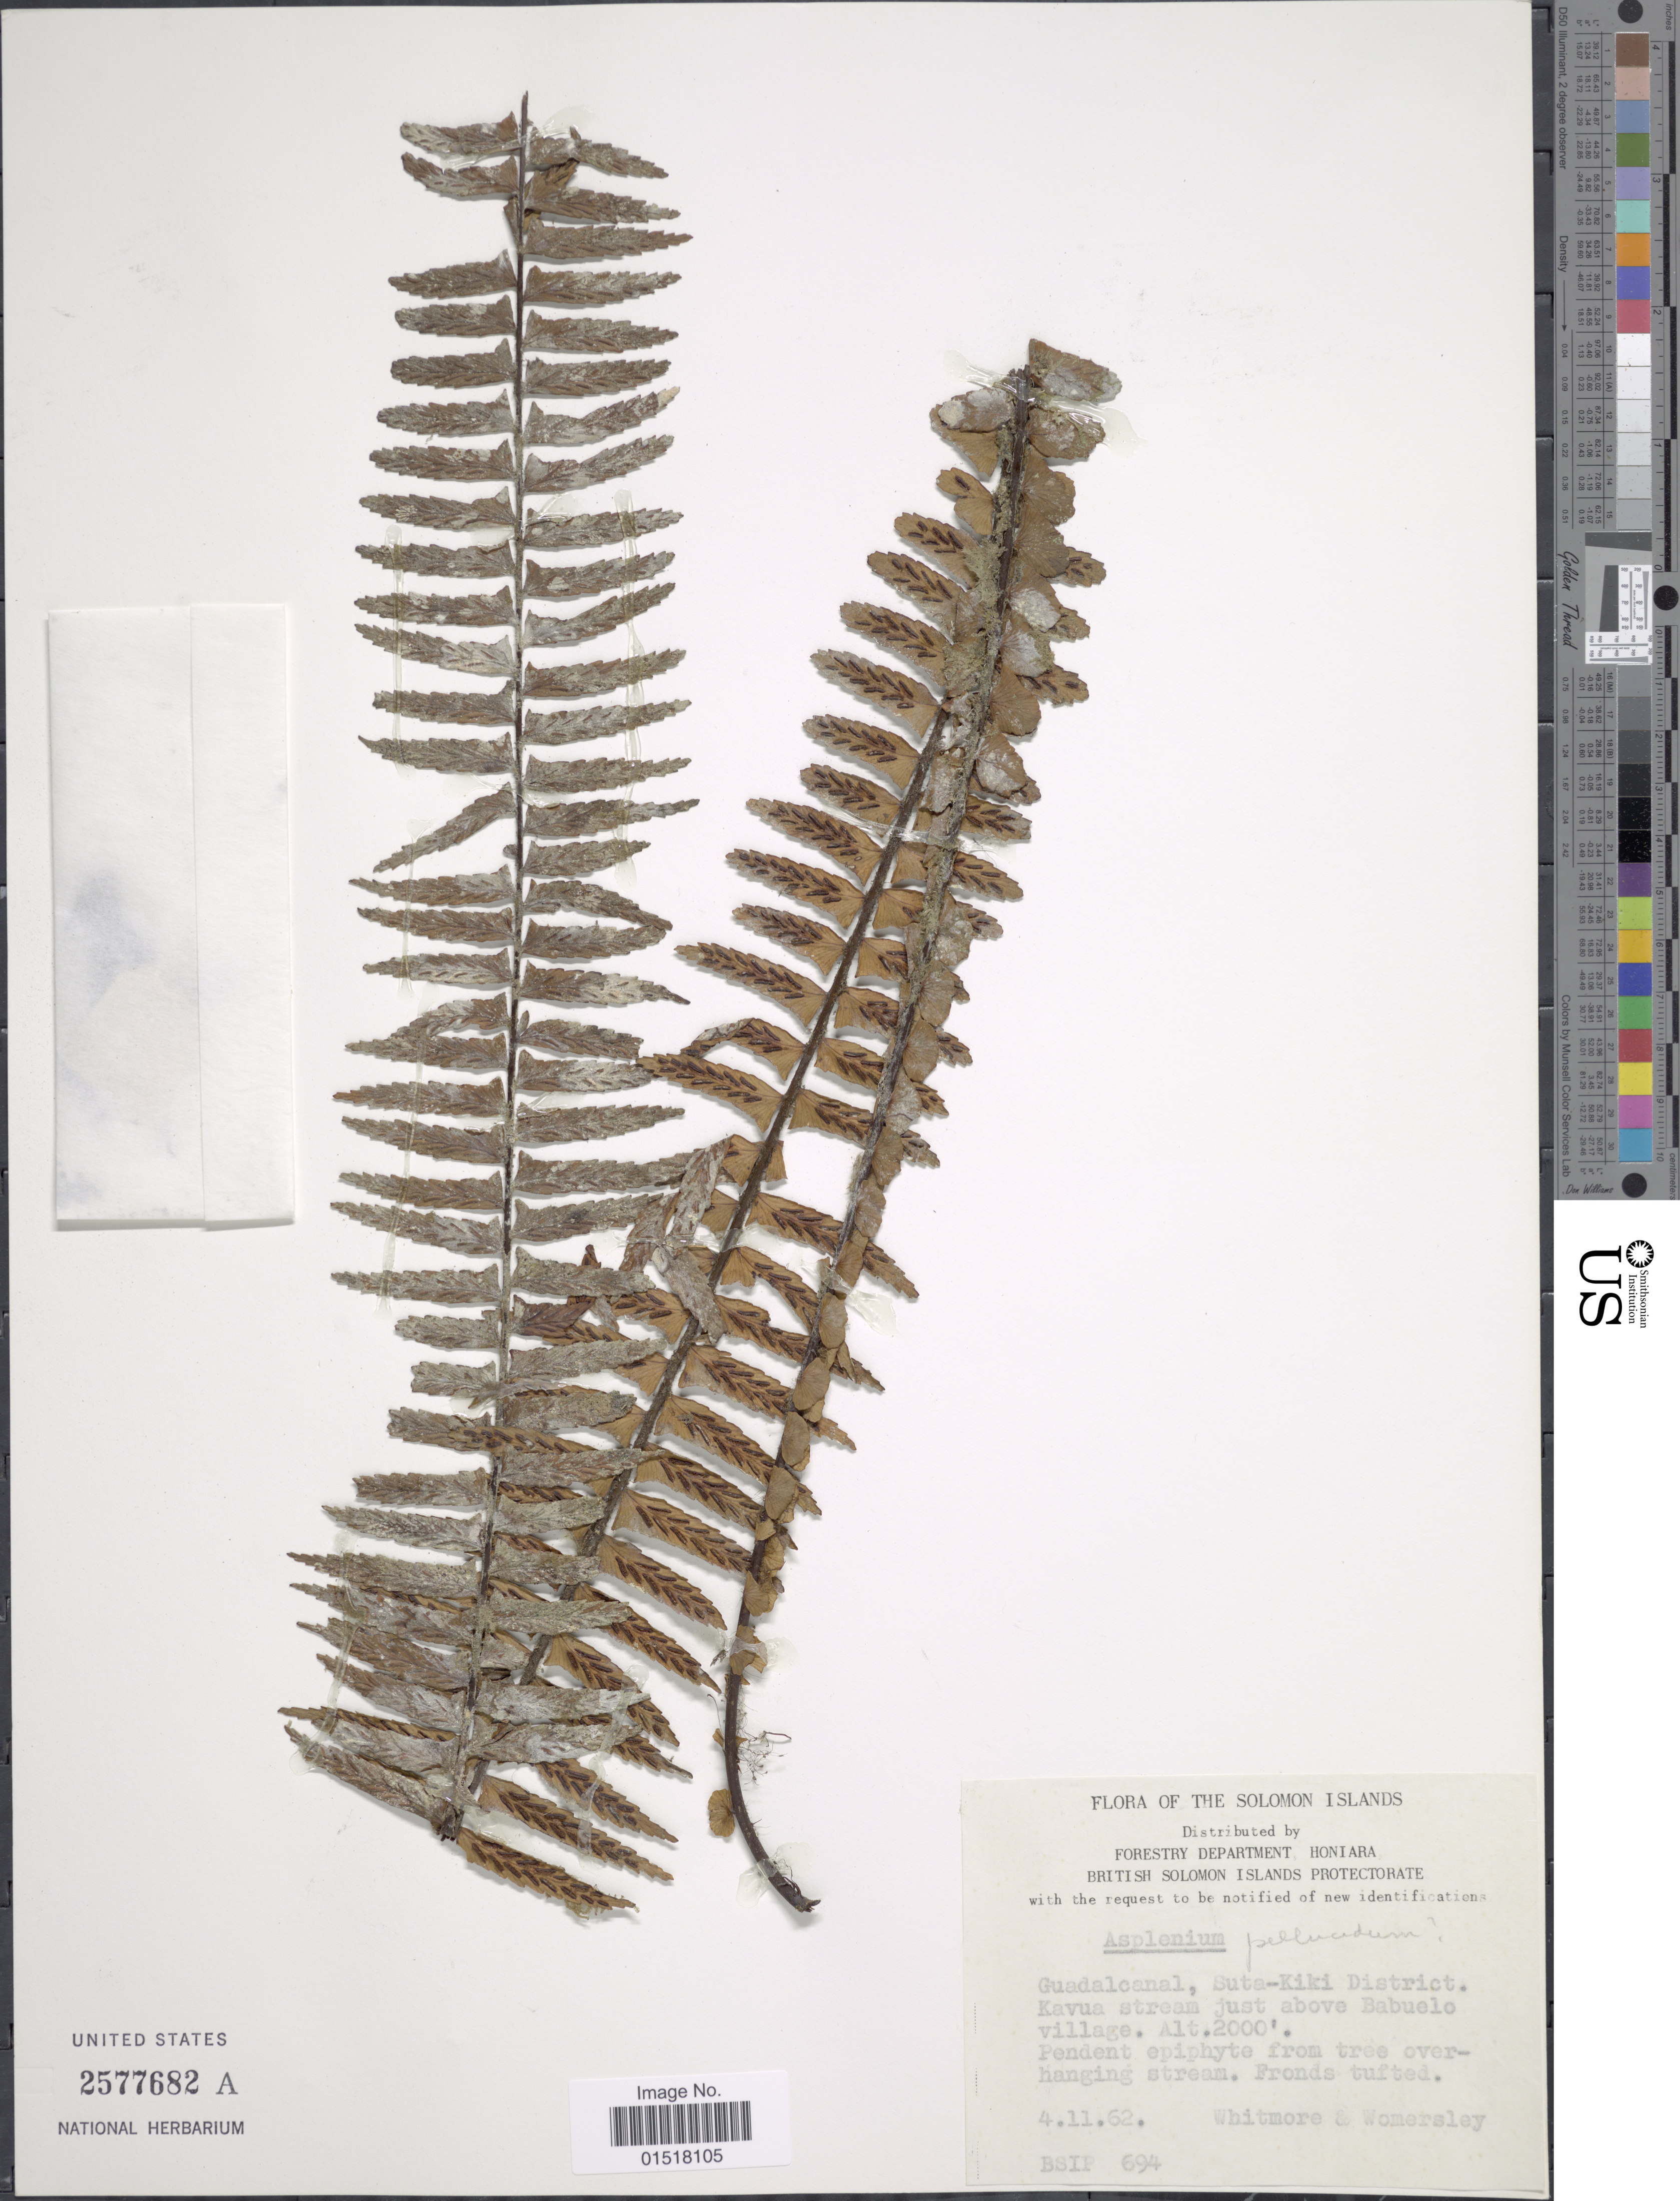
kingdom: Plantae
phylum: Tracheophyta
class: Polypodiopsida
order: Polypodiales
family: Aspleniaceae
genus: Asplenium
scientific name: Asplenium pellucidum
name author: Lam.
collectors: -. Whitmore & Womersley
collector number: BSIP 694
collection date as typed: Transcribed d/m/y: 4/11/62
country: Solomon Islands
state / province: Solomon Islands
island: Guadalcanal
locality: Guadalcanal, Suta-Kiki District. Kavua stream just above Babuelo village.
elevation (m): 610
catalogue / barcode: US 2577682A